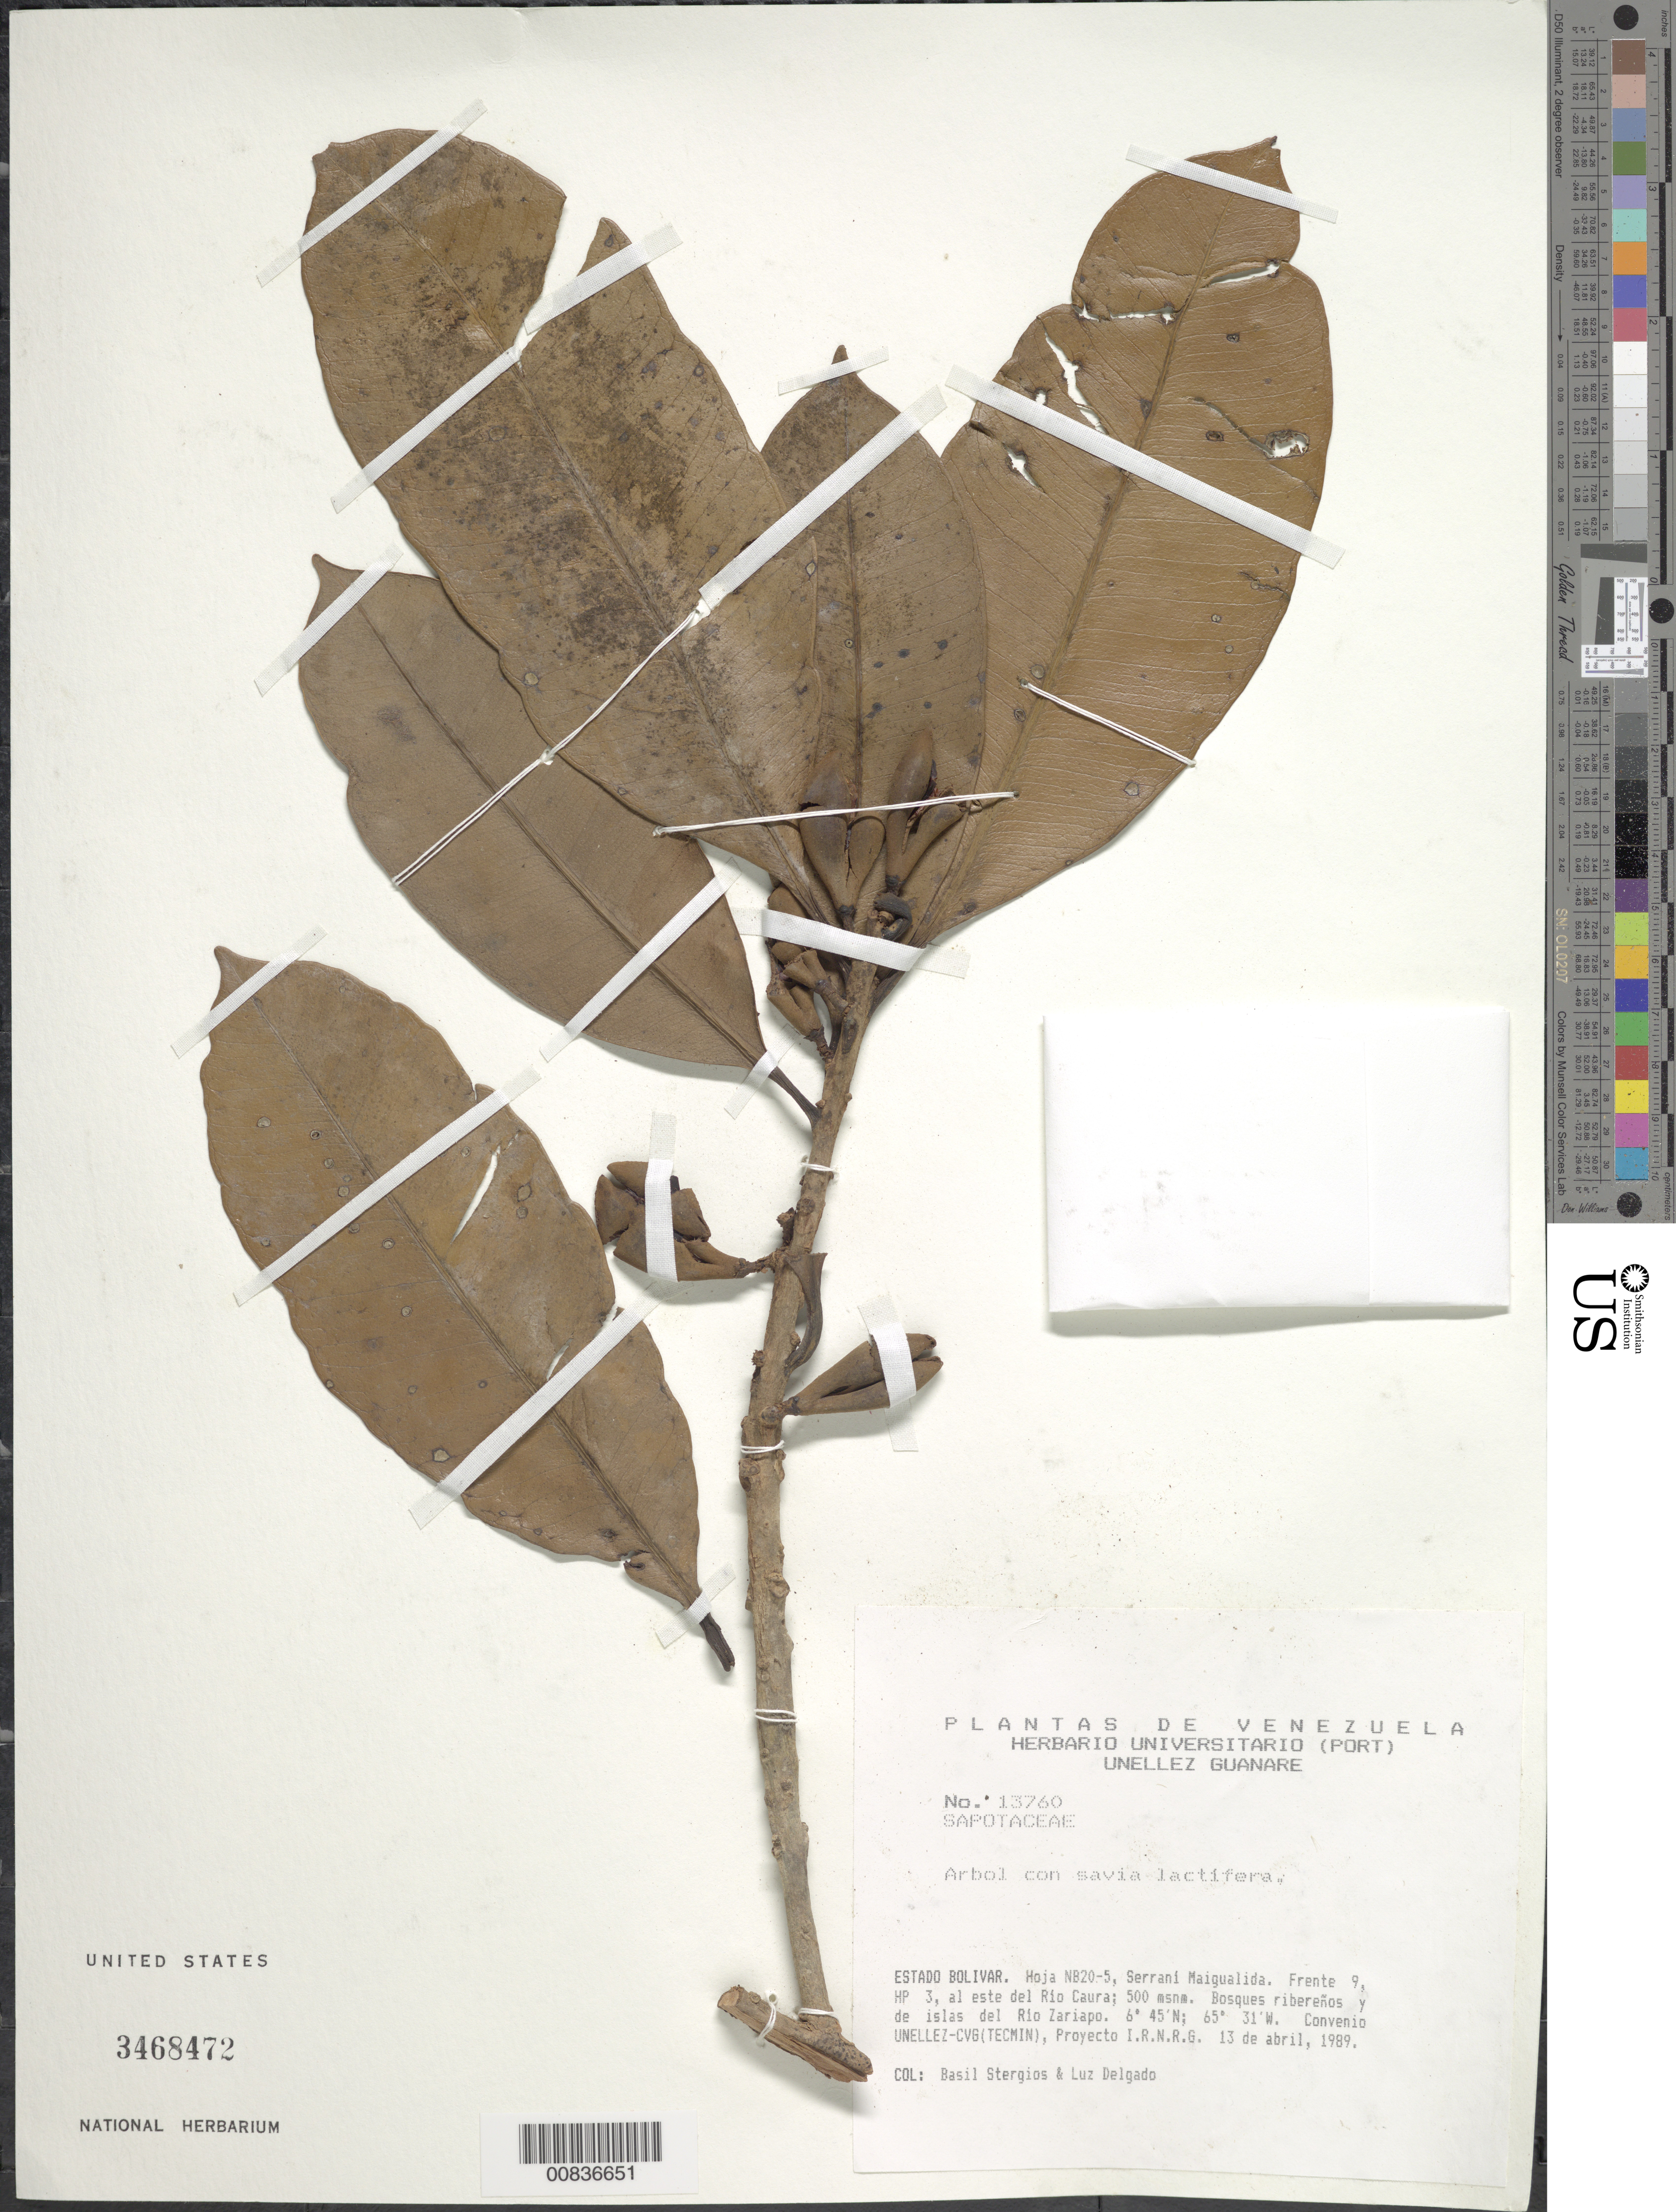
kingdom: Plantae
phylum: Tracheophyta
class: Magnoliopsida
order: Ericales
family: Sapotaceae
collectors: B. G. Stergios & L. Delgado V.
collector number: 13760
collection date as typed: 13-Apr-89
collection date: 1989-04-13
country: Venezuela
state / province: Bolívar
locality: Serrania Maigualida, E del río Caura, cerca de las riberas del río Zariapo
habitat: Bosques ribereños y de islas del río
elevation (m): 500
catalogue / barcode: US 3468472